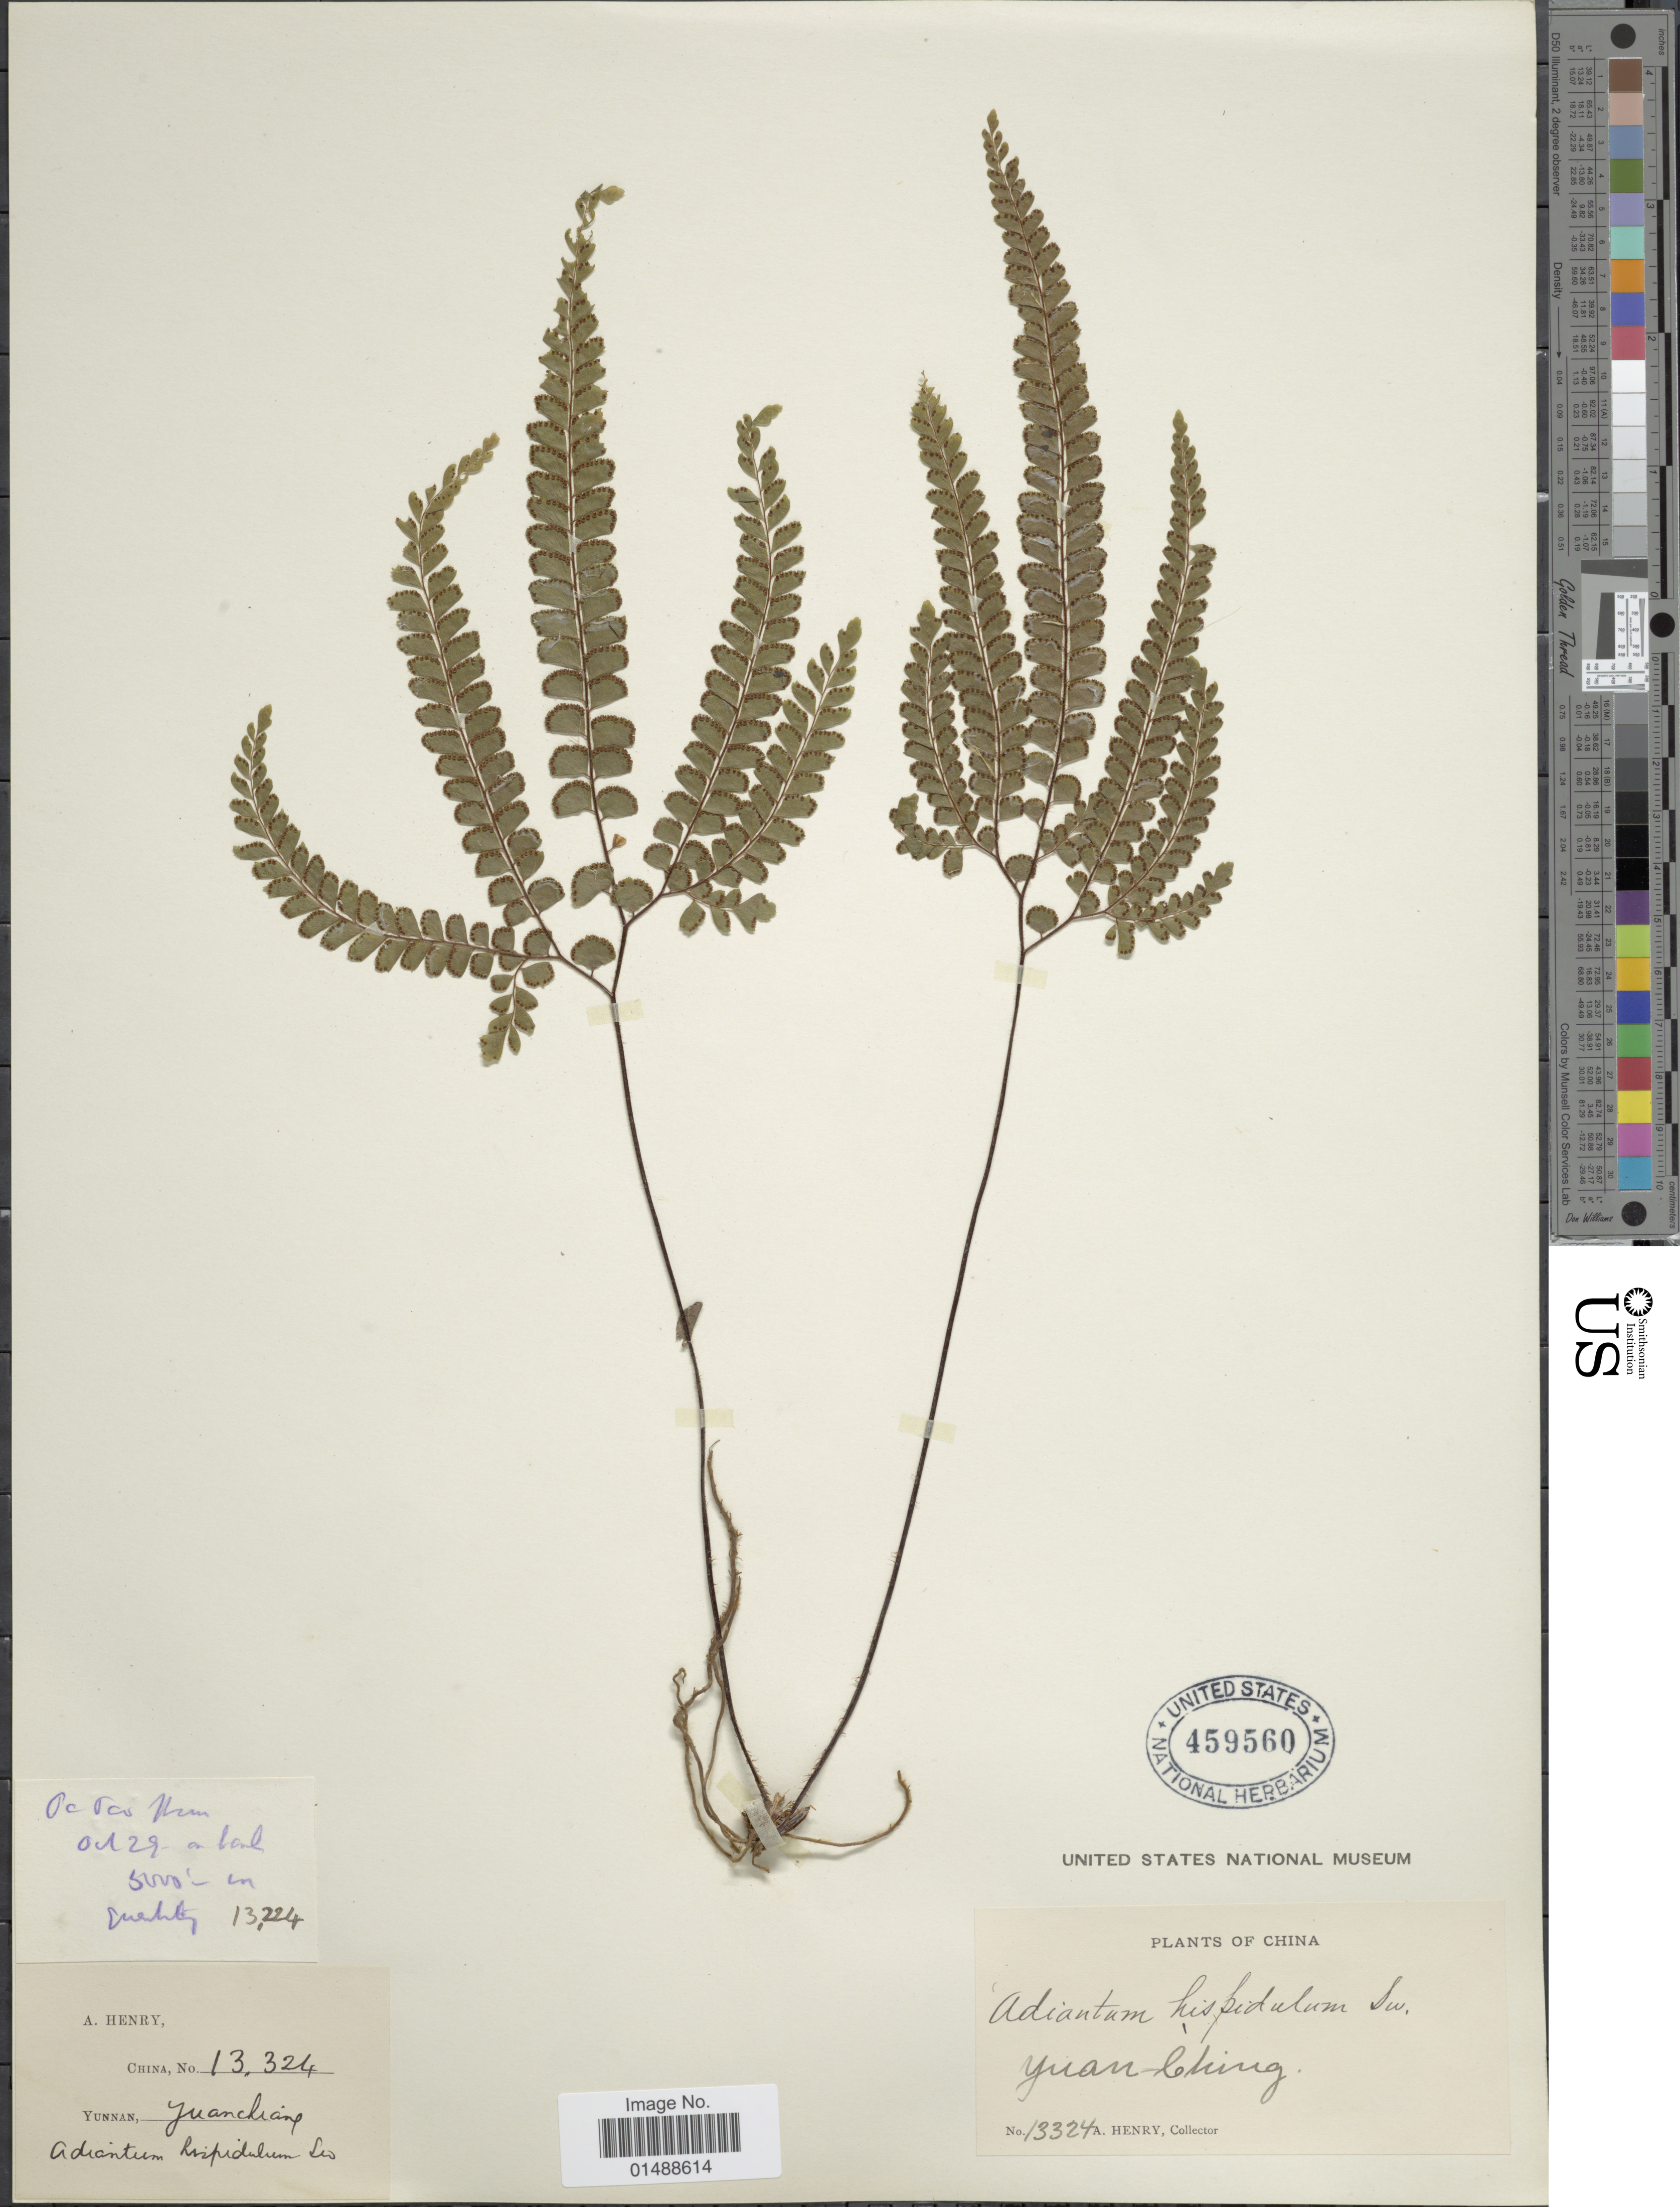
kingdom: Plantae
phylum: Tracheophyta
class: Polypodiopsida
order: Polypodiales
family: Pteridaceae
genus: Adiantum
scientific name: Adiantum hispidulum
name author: Sw.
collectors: A. Henry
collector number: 13324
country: China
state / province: Yunnan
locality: Yunnan, Guanchiang.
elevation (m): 1524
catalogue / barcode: US 459560